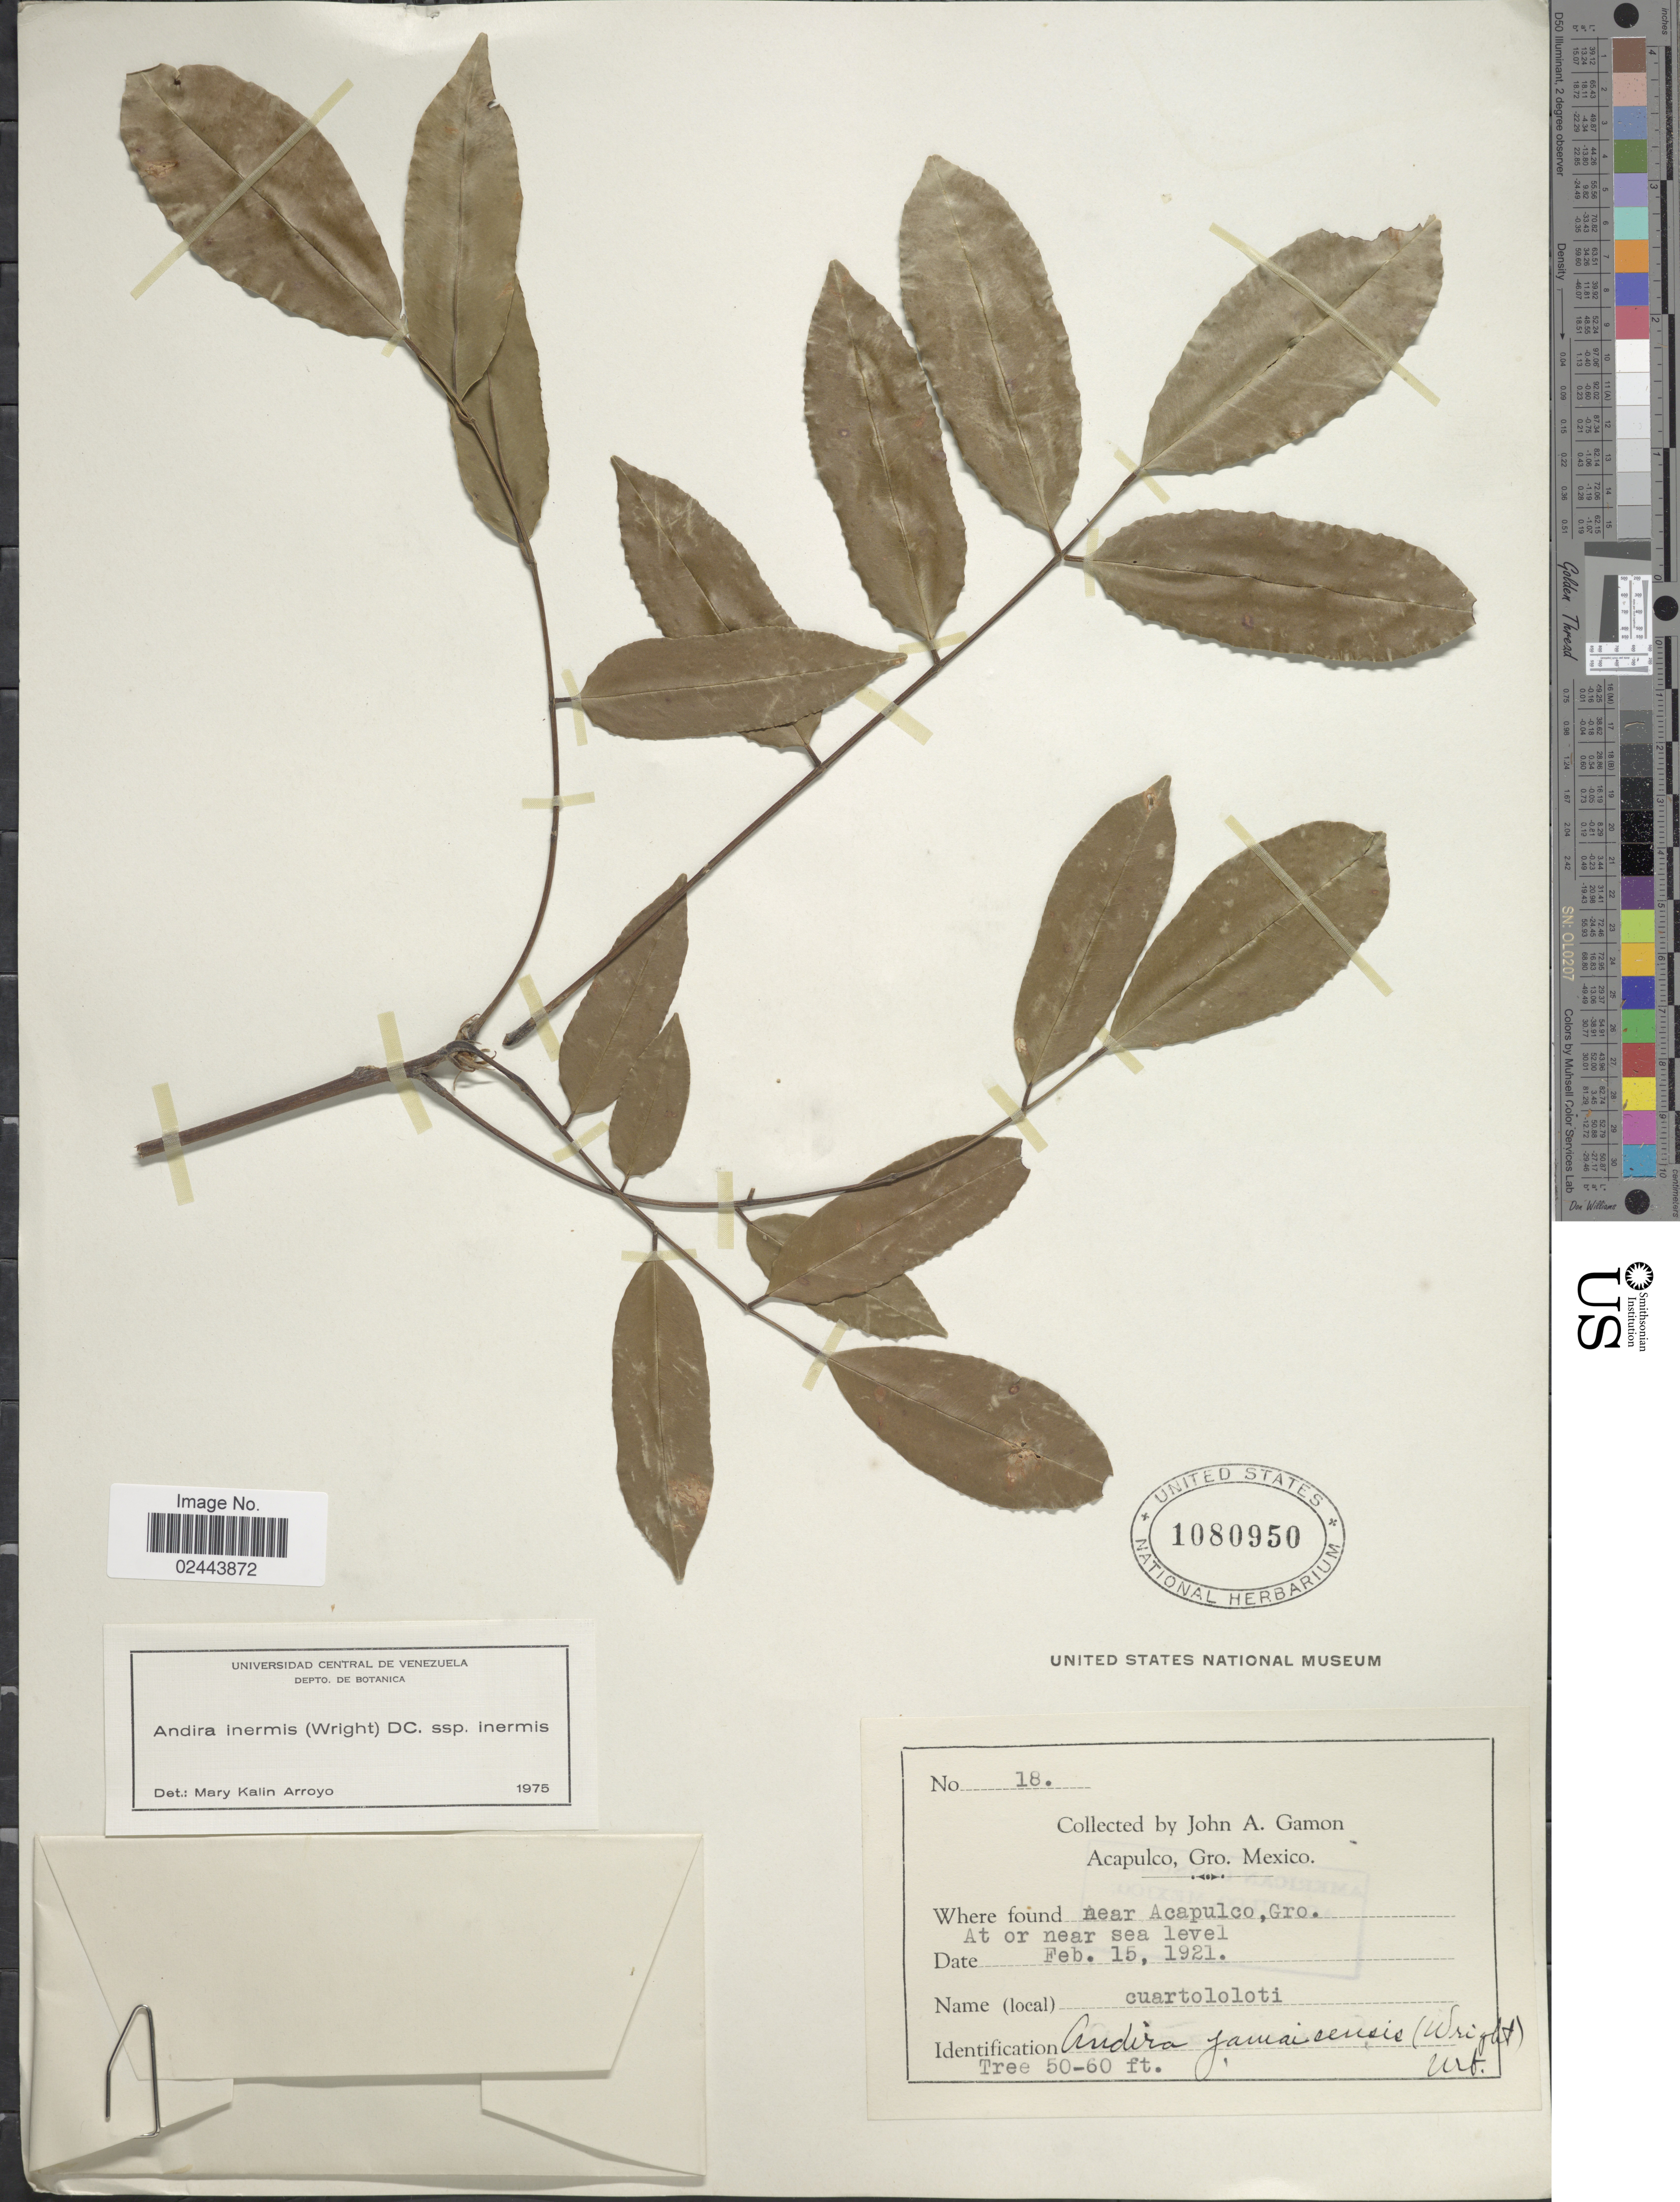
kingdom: Plantae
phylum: Tracheophyta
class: Magnoliopsida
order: Fabales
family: Fabaceae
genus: Andira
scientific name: Andira inermis subsp. inermis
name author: (W. Wright) Kunth ex DC.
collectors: J. Gamon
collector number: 18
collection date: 1921-02-15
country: Mexico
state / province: Guerrero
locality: Near Acapulco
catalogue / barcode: US 1080950